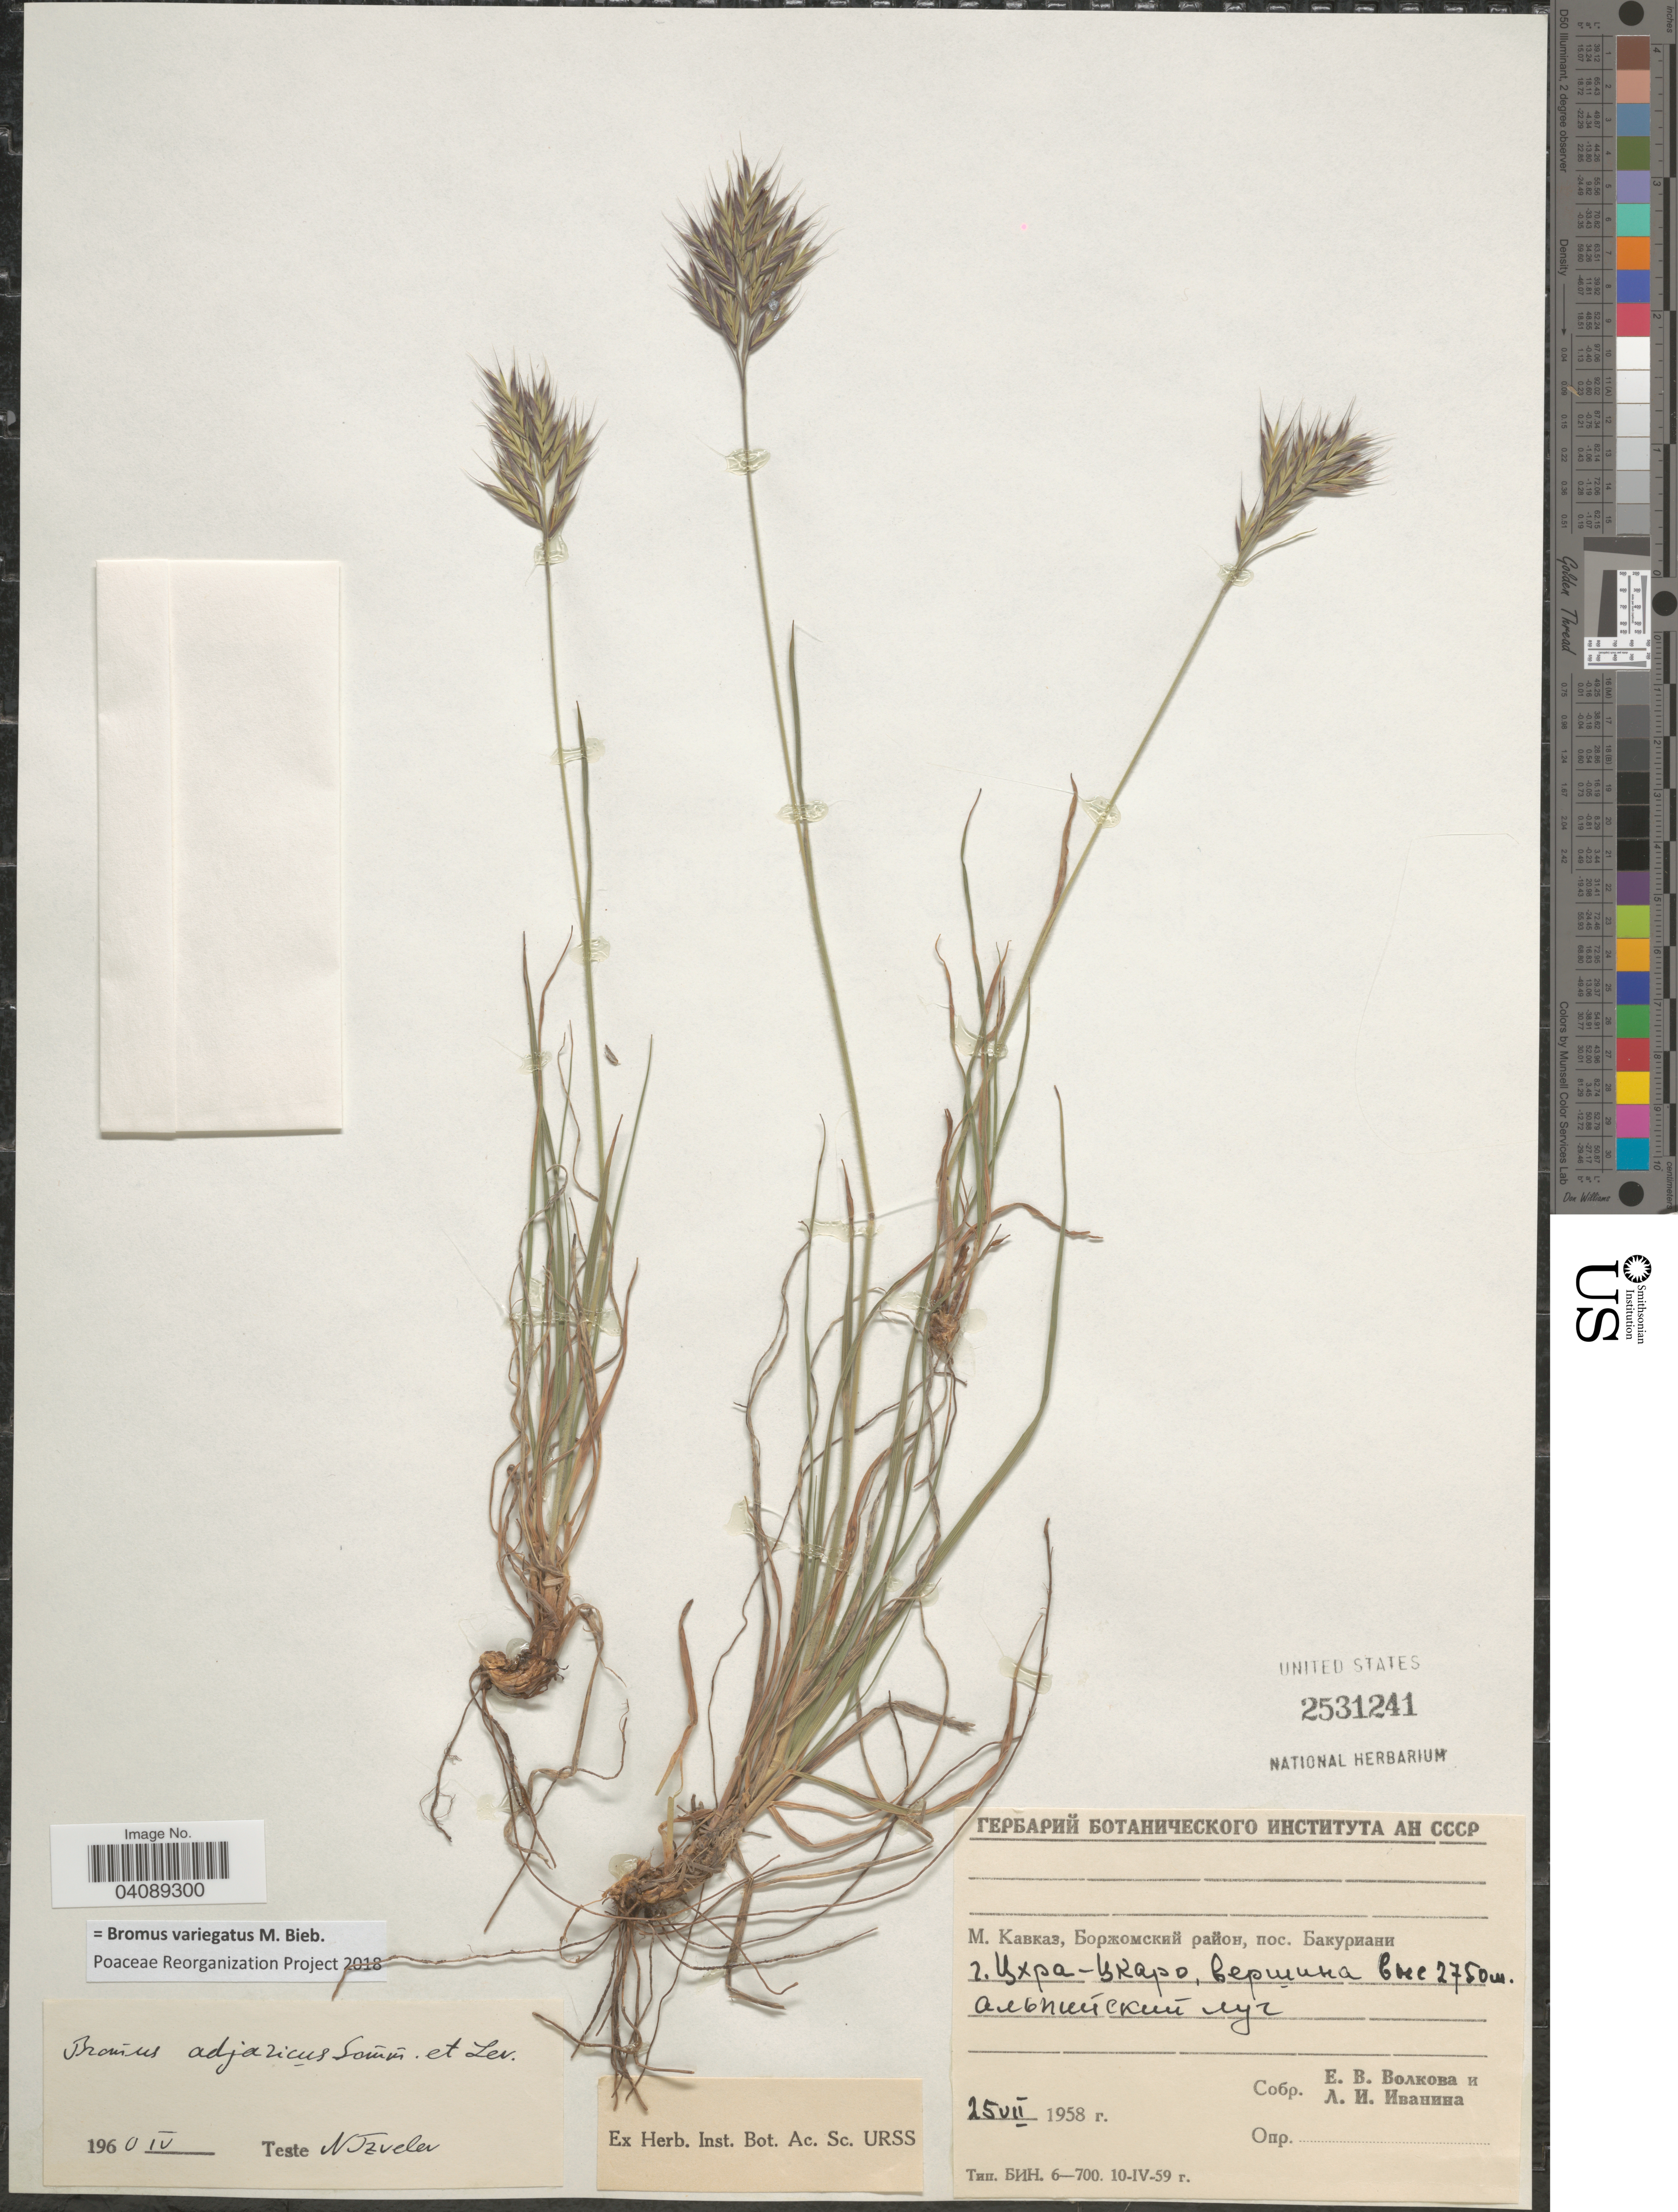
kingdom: Plantae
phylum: Tracheophyta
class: Liliopsida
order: Poales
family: Poaceae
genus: Bromus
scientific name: Bromus variegatus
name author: M. Bieb.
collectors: E. V. Volkova & L. Ivanina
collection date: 1958-07-25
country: Georgia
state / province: Samtskhe-Javakheti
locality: District Borjomis, Bakuriani, top of Tskhratskaro Mt.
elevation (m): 2750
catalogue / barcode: US 2531241